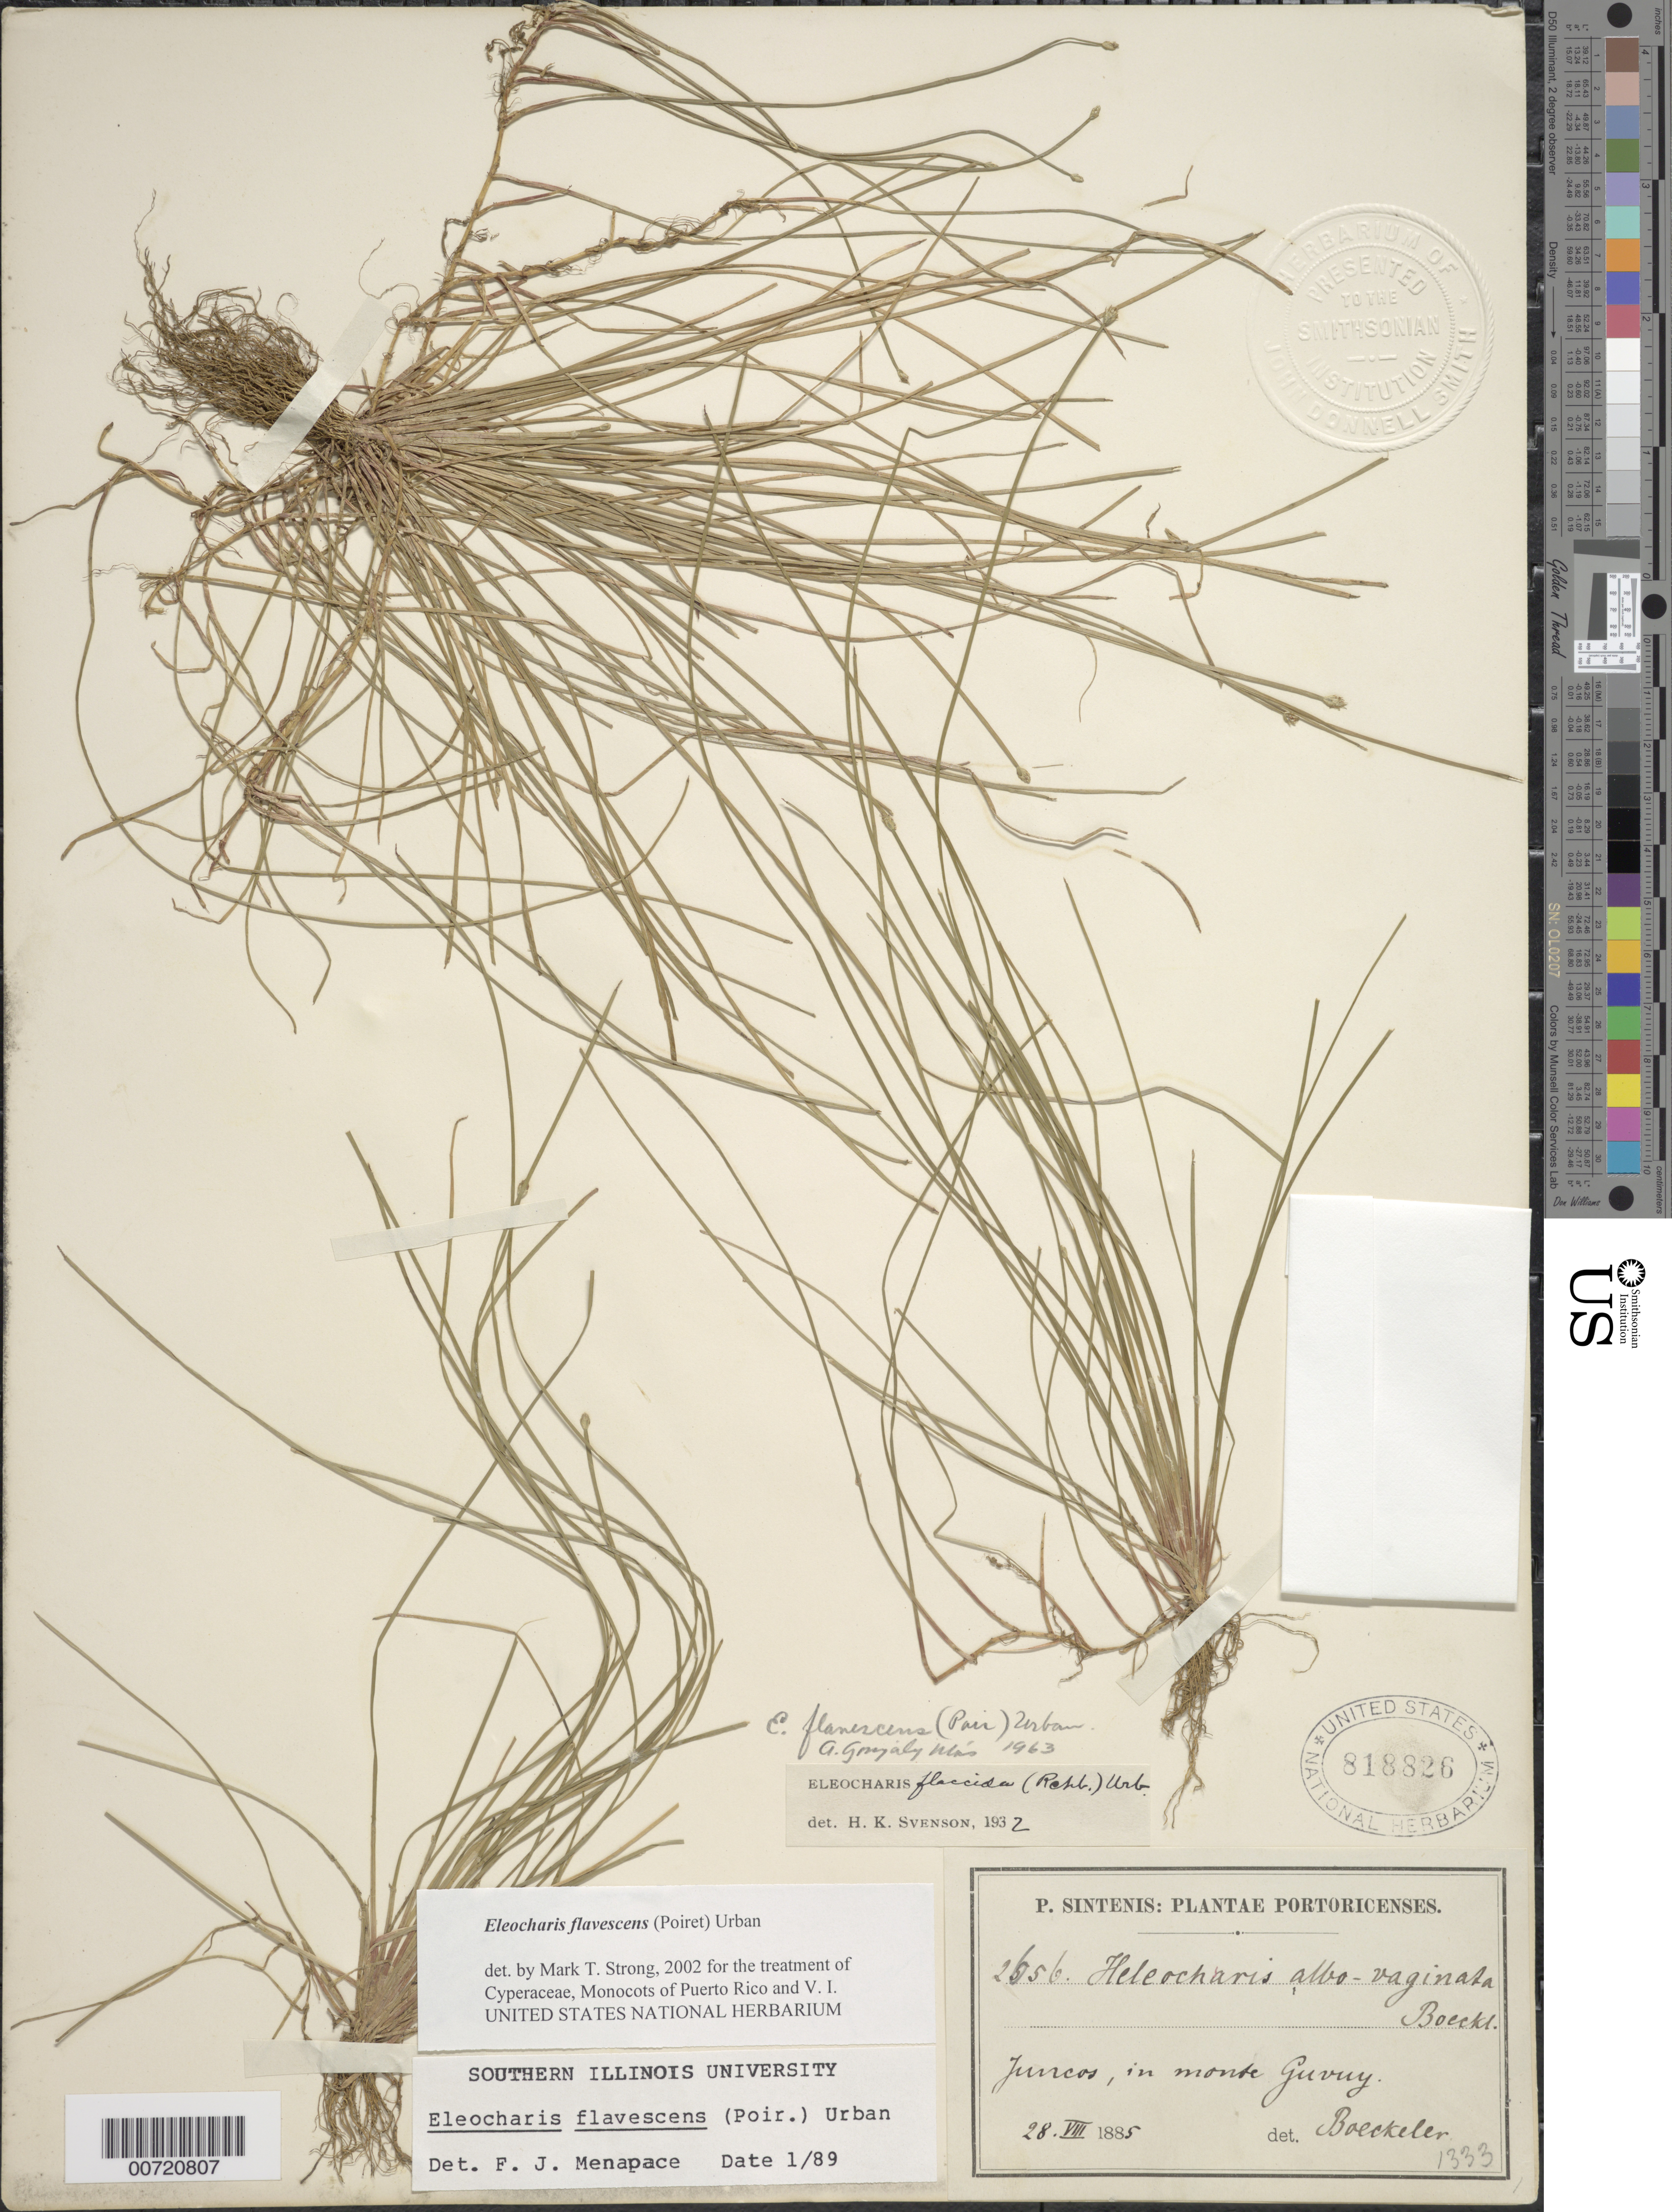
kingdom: Plantae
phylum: Tracheophyta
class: Liliopsida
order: Poales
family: Cyperaceae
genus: Eleocharis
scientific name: Eleocharis flavescens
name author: (Poir.) Urb.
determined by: Strong, M. T., (US), Smithsonian Institution - National Museum of Natural History (UNITED STATES)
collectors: P. Sintenis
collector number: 2656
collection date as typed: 28 Aug 1885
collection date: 1885-08-28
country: Puerto Rico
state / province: Juncos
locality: Juncos.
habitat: In monte Guvuy.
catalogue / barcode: US 818826